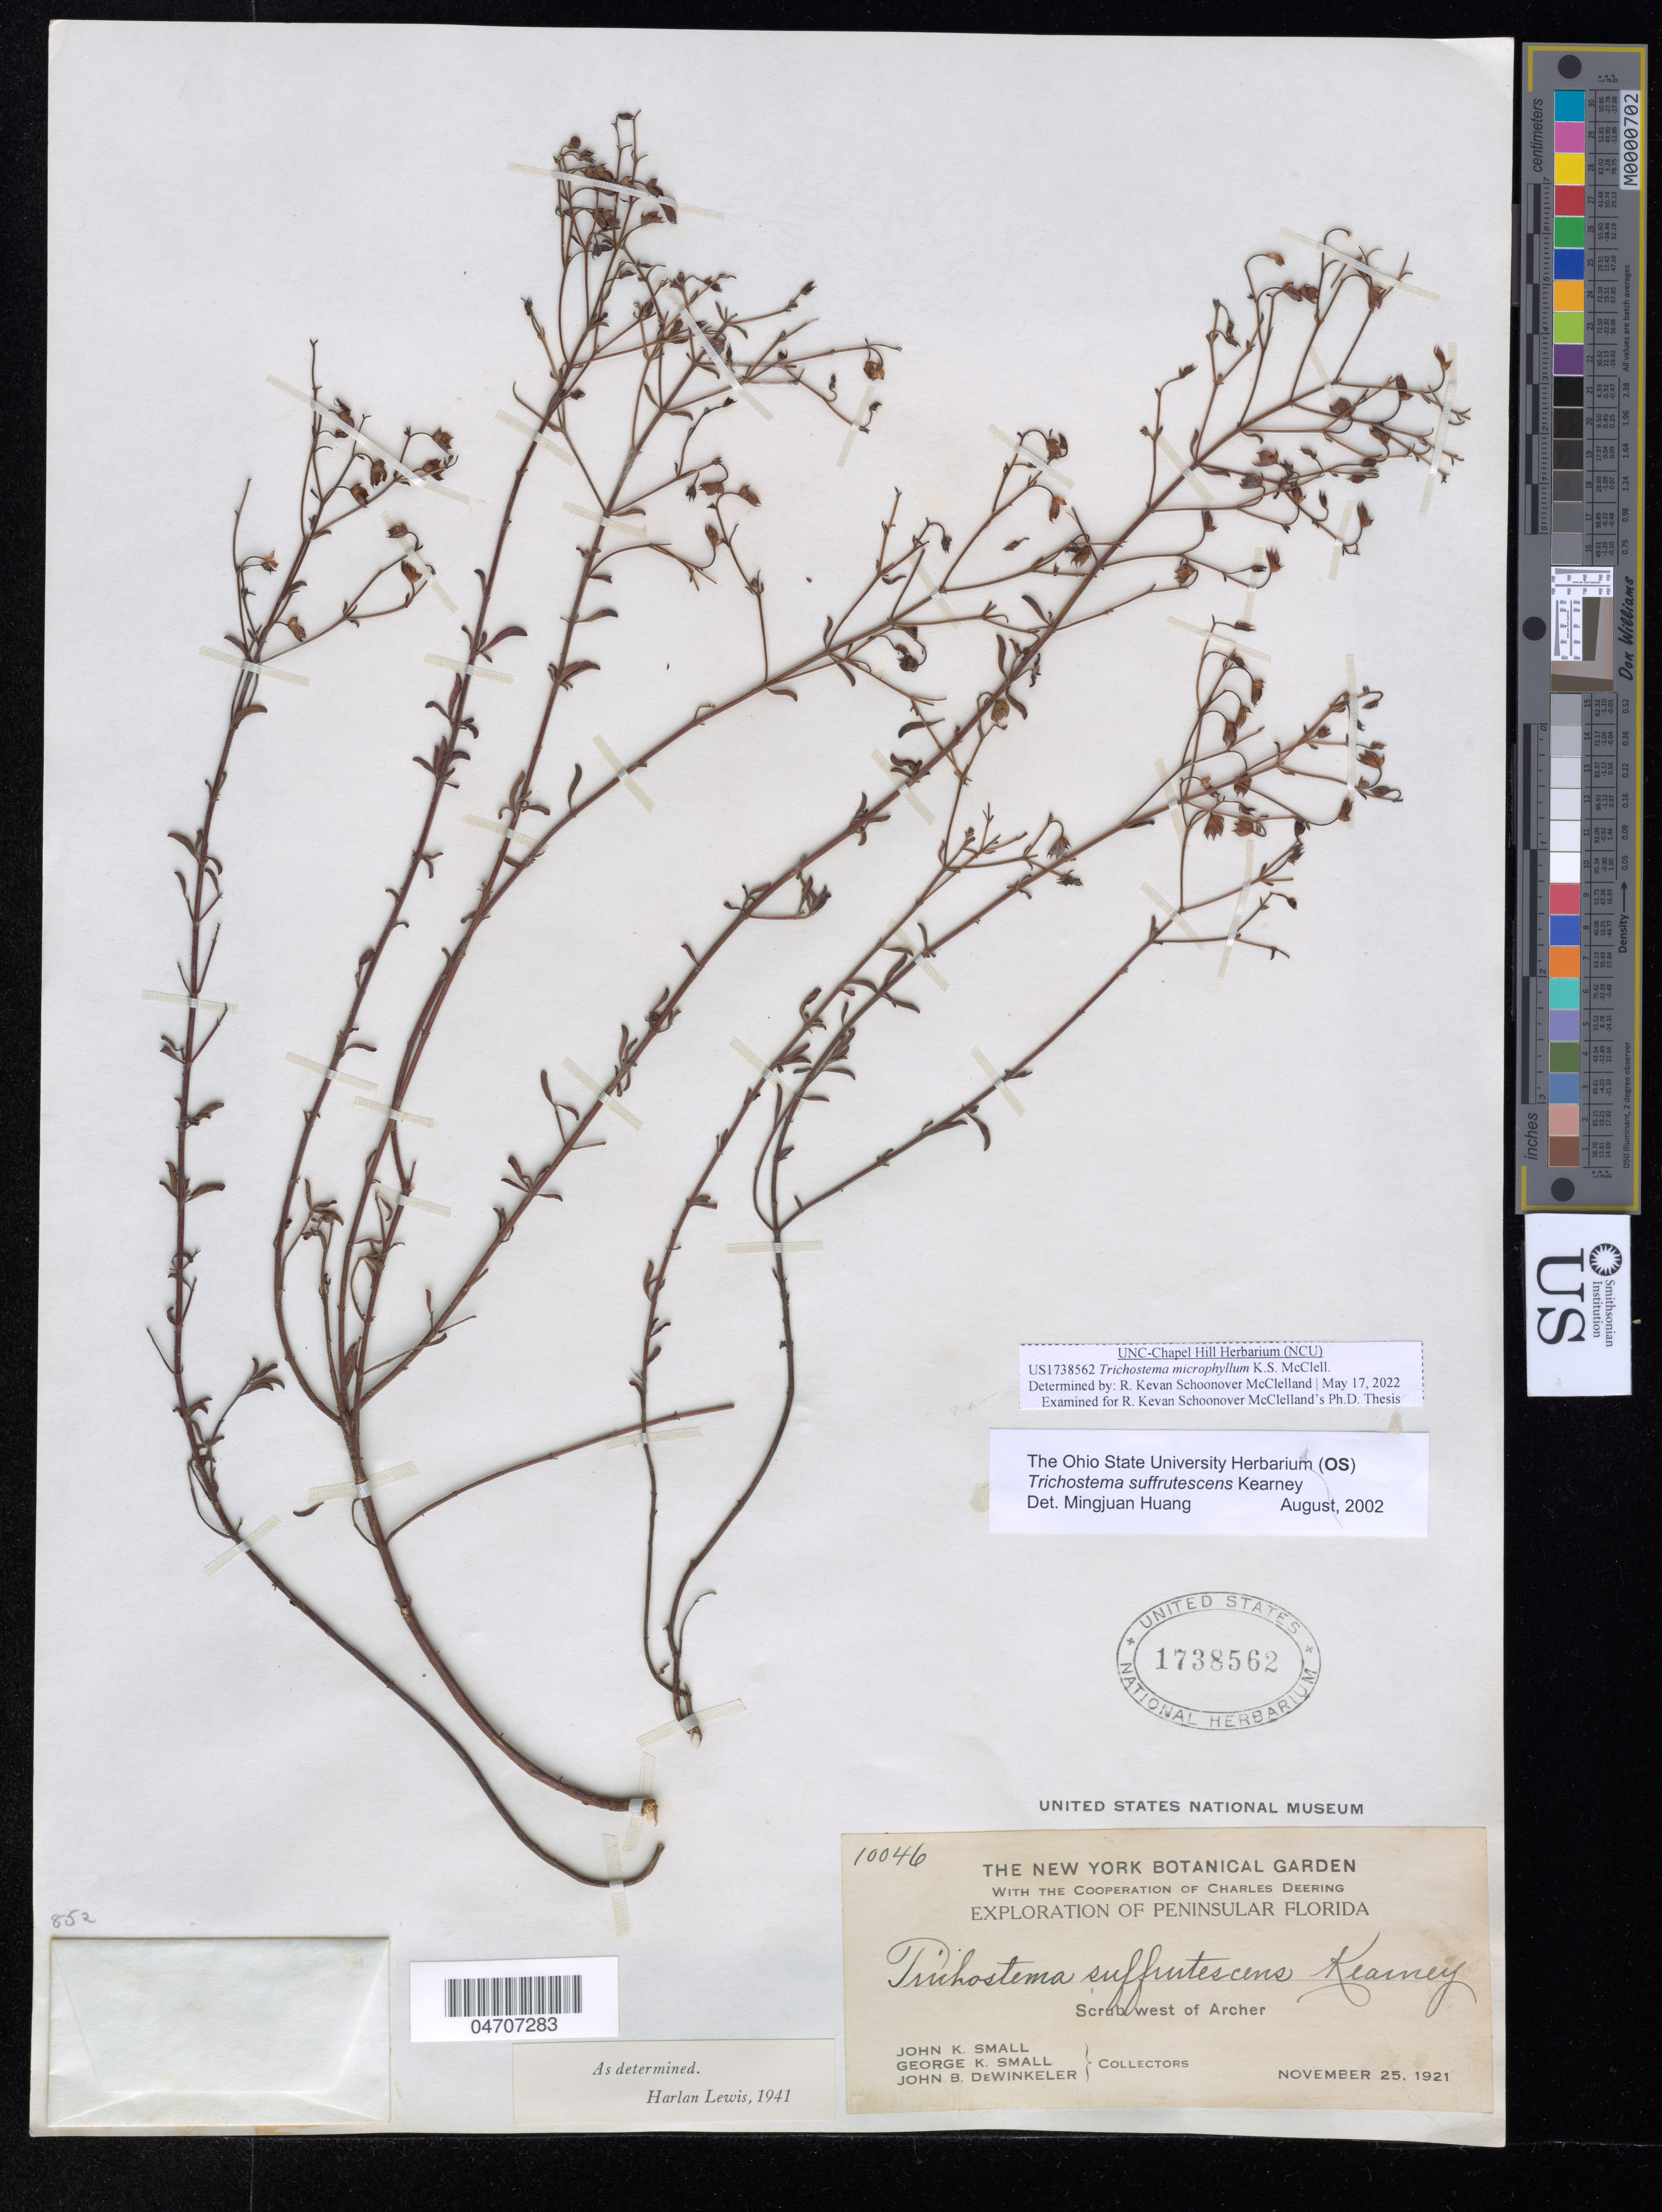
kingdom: Plantae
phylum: Tracheophyta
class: Magnoliopsida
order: Lamiales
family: Lamiaceae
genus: Trichostema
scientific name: Trichostema microphyllum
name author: K. S. McClell.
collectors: J. K. Small, G. K. Small & J. DeWinkeler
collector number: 10046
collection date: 1921-11-25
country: United States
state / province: Florida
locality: Exploration of Peninsular Florida. Scrub west of Archer.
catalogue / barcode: US 1738562